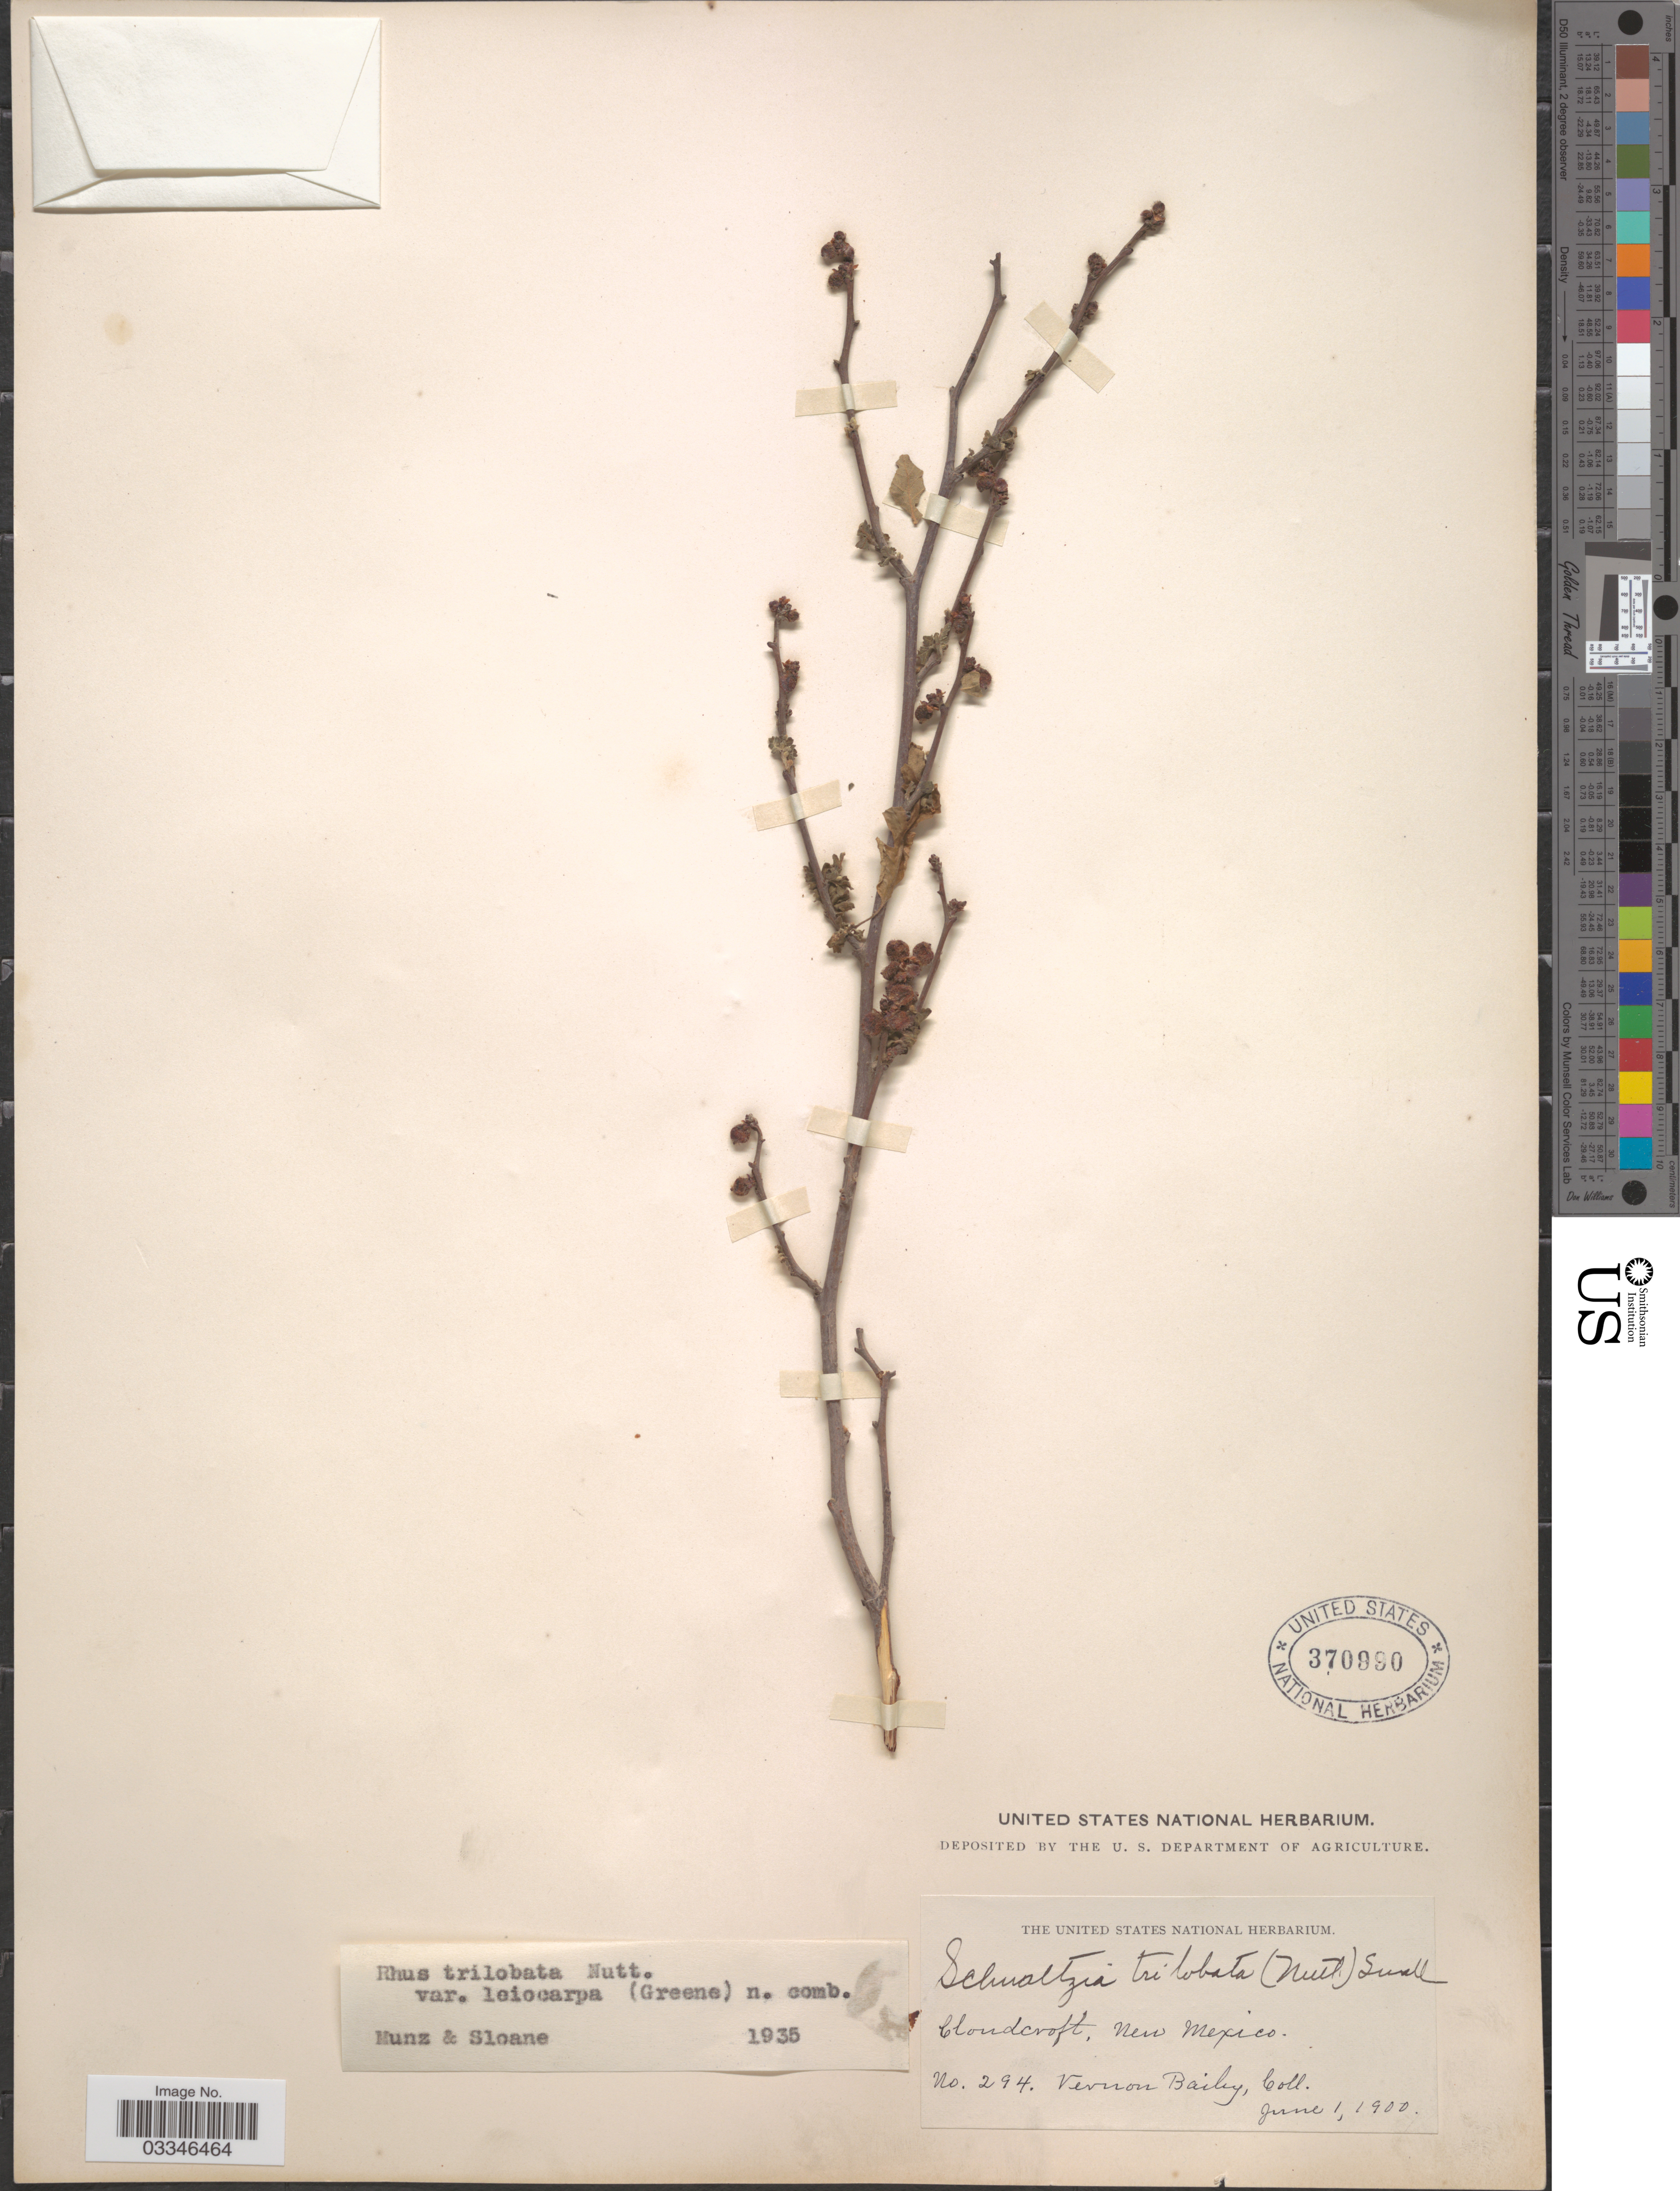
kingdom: Plantae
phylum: Tracheophyta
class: Magnoliopsida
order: Sapindales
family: Anacardiaceae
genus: Rhus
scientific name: Rhus trilobata var. leiocarpa (Greene) Munz & Sloane ined.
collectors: V. O. Bailey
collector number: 294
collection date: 1900-06-01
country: United States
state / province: New Mexico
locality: Cloudcroft.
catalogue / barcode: US 370990